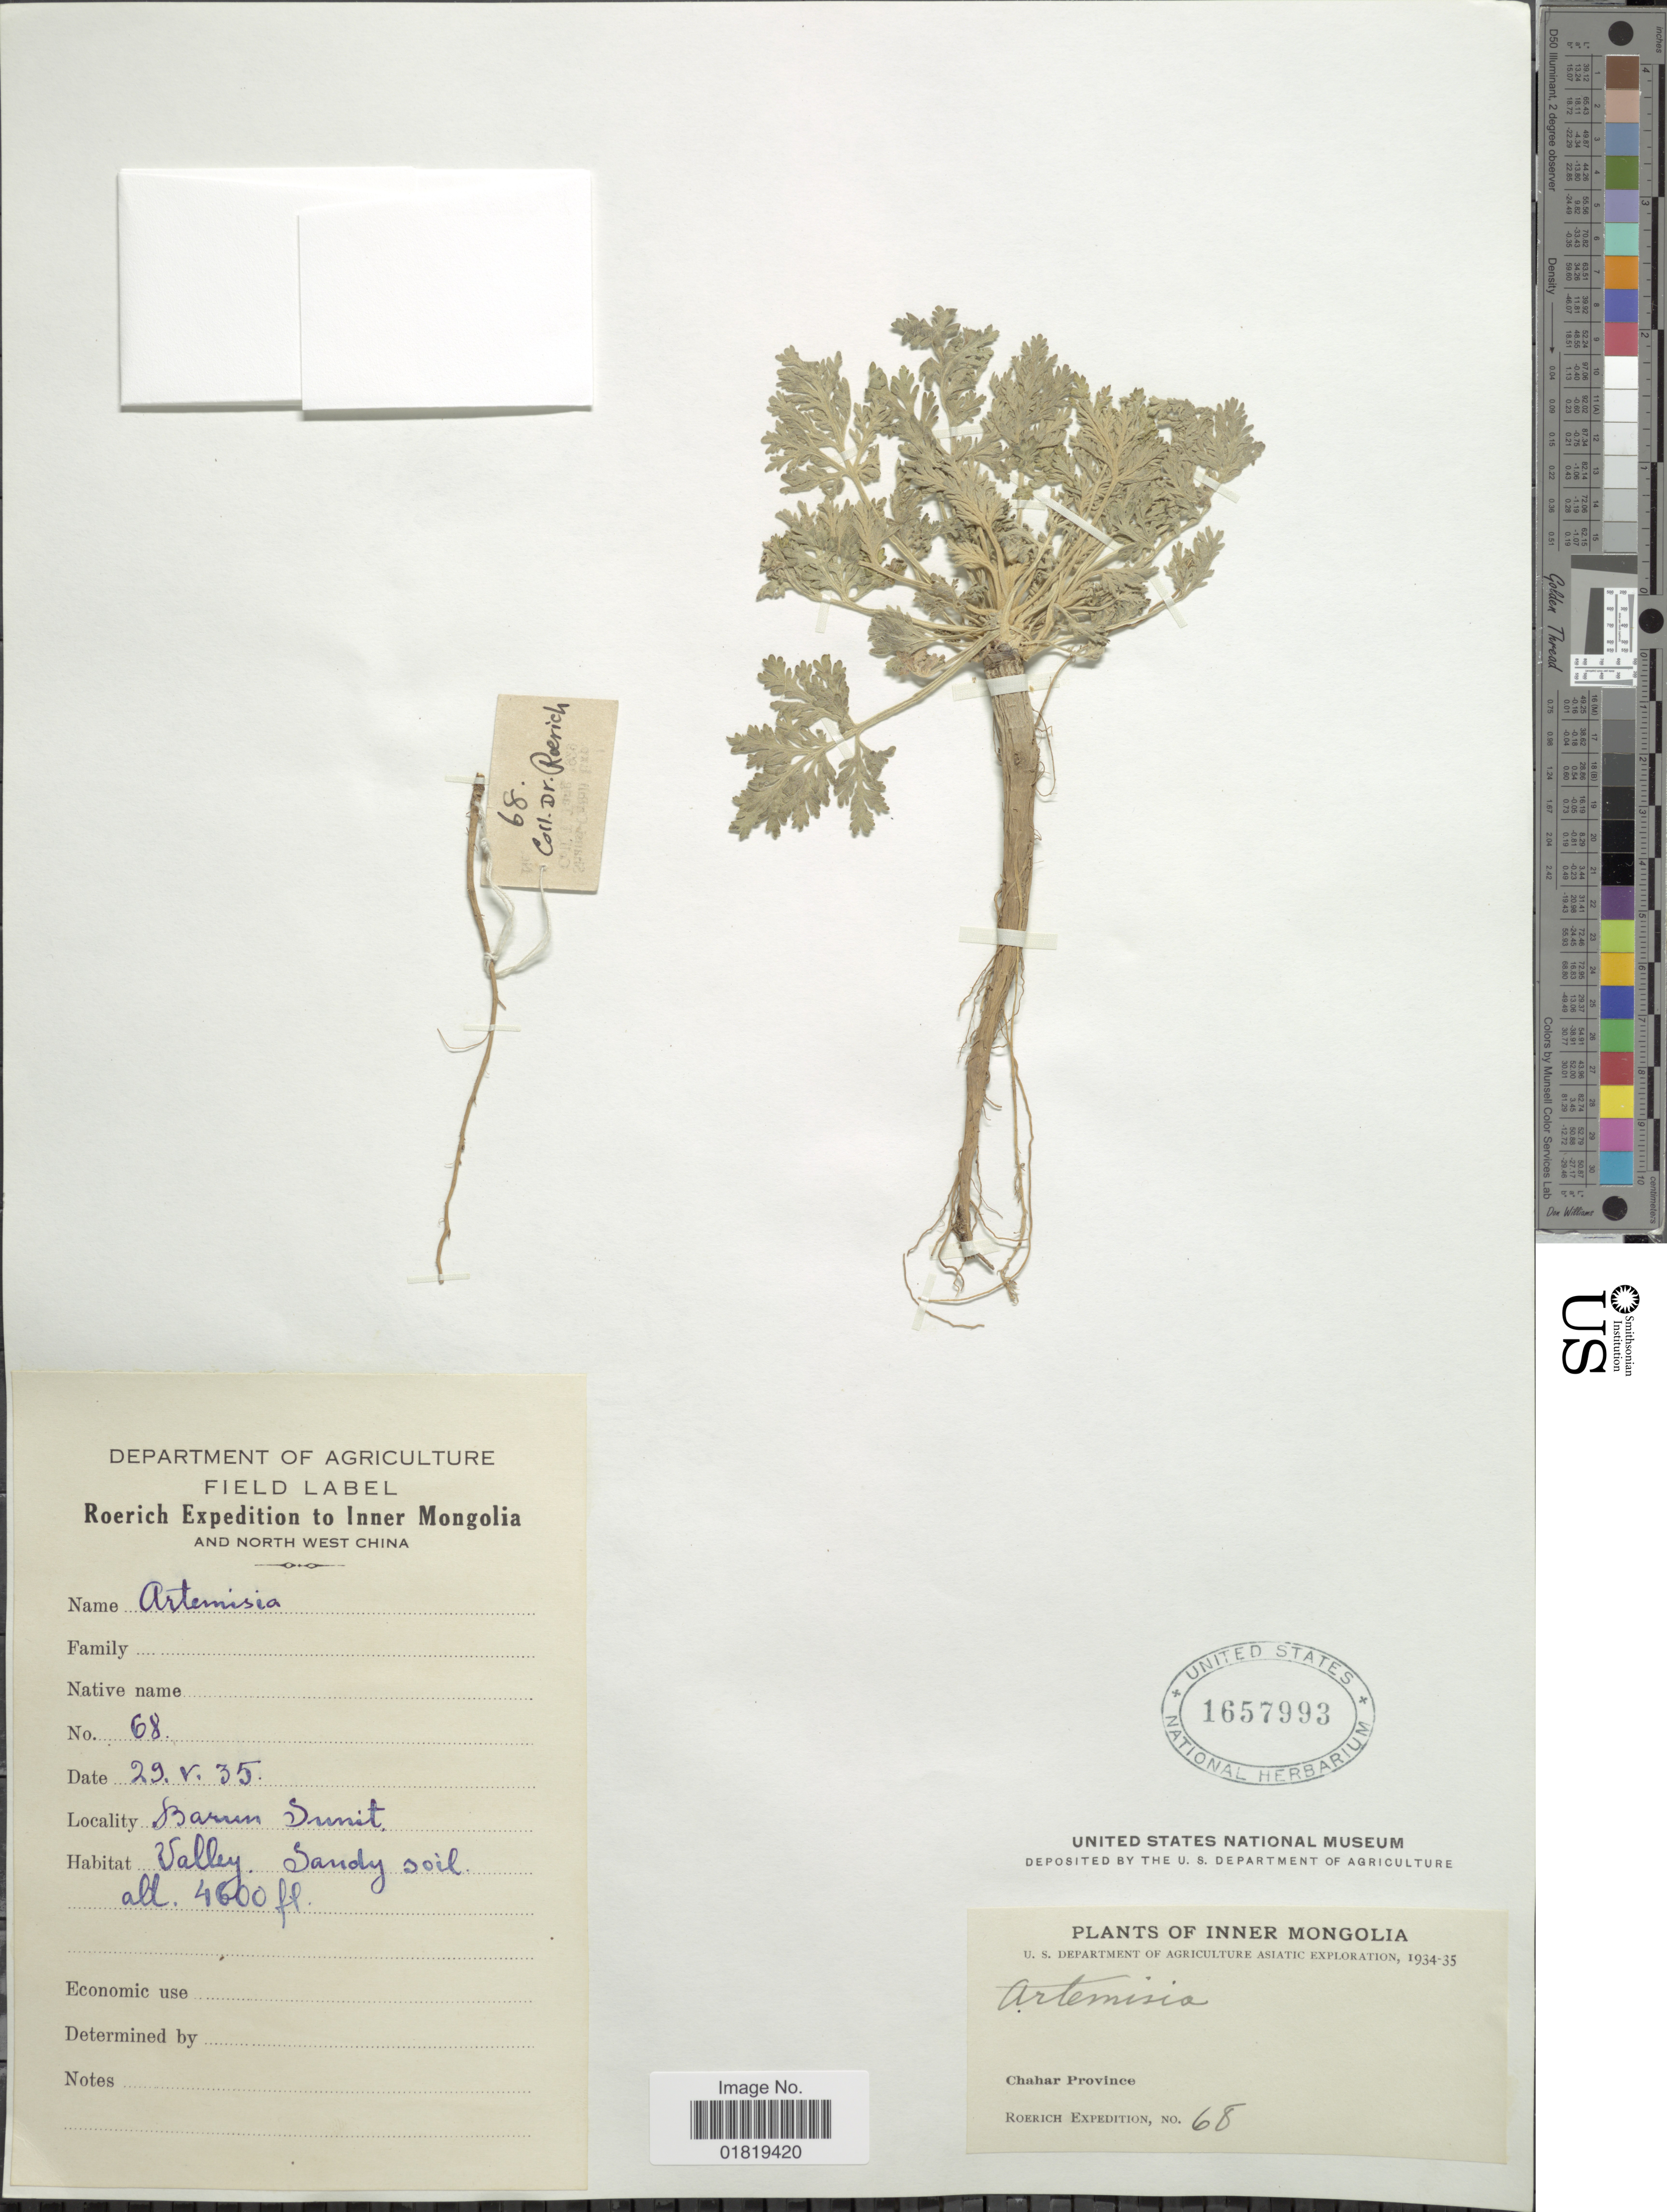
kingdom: Plantae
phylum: Tracheophyta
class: Magnoliopsida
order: Asterales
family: Asteraceae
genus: Artemisia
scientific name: Artemisia sp.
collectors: Roerich Expedition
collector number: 68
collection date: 1935-05-29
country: China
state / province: Nei Monggol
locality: North West China, Barun Summit, Valley, Chahar Province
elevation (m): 1402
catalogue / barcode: US 1657993